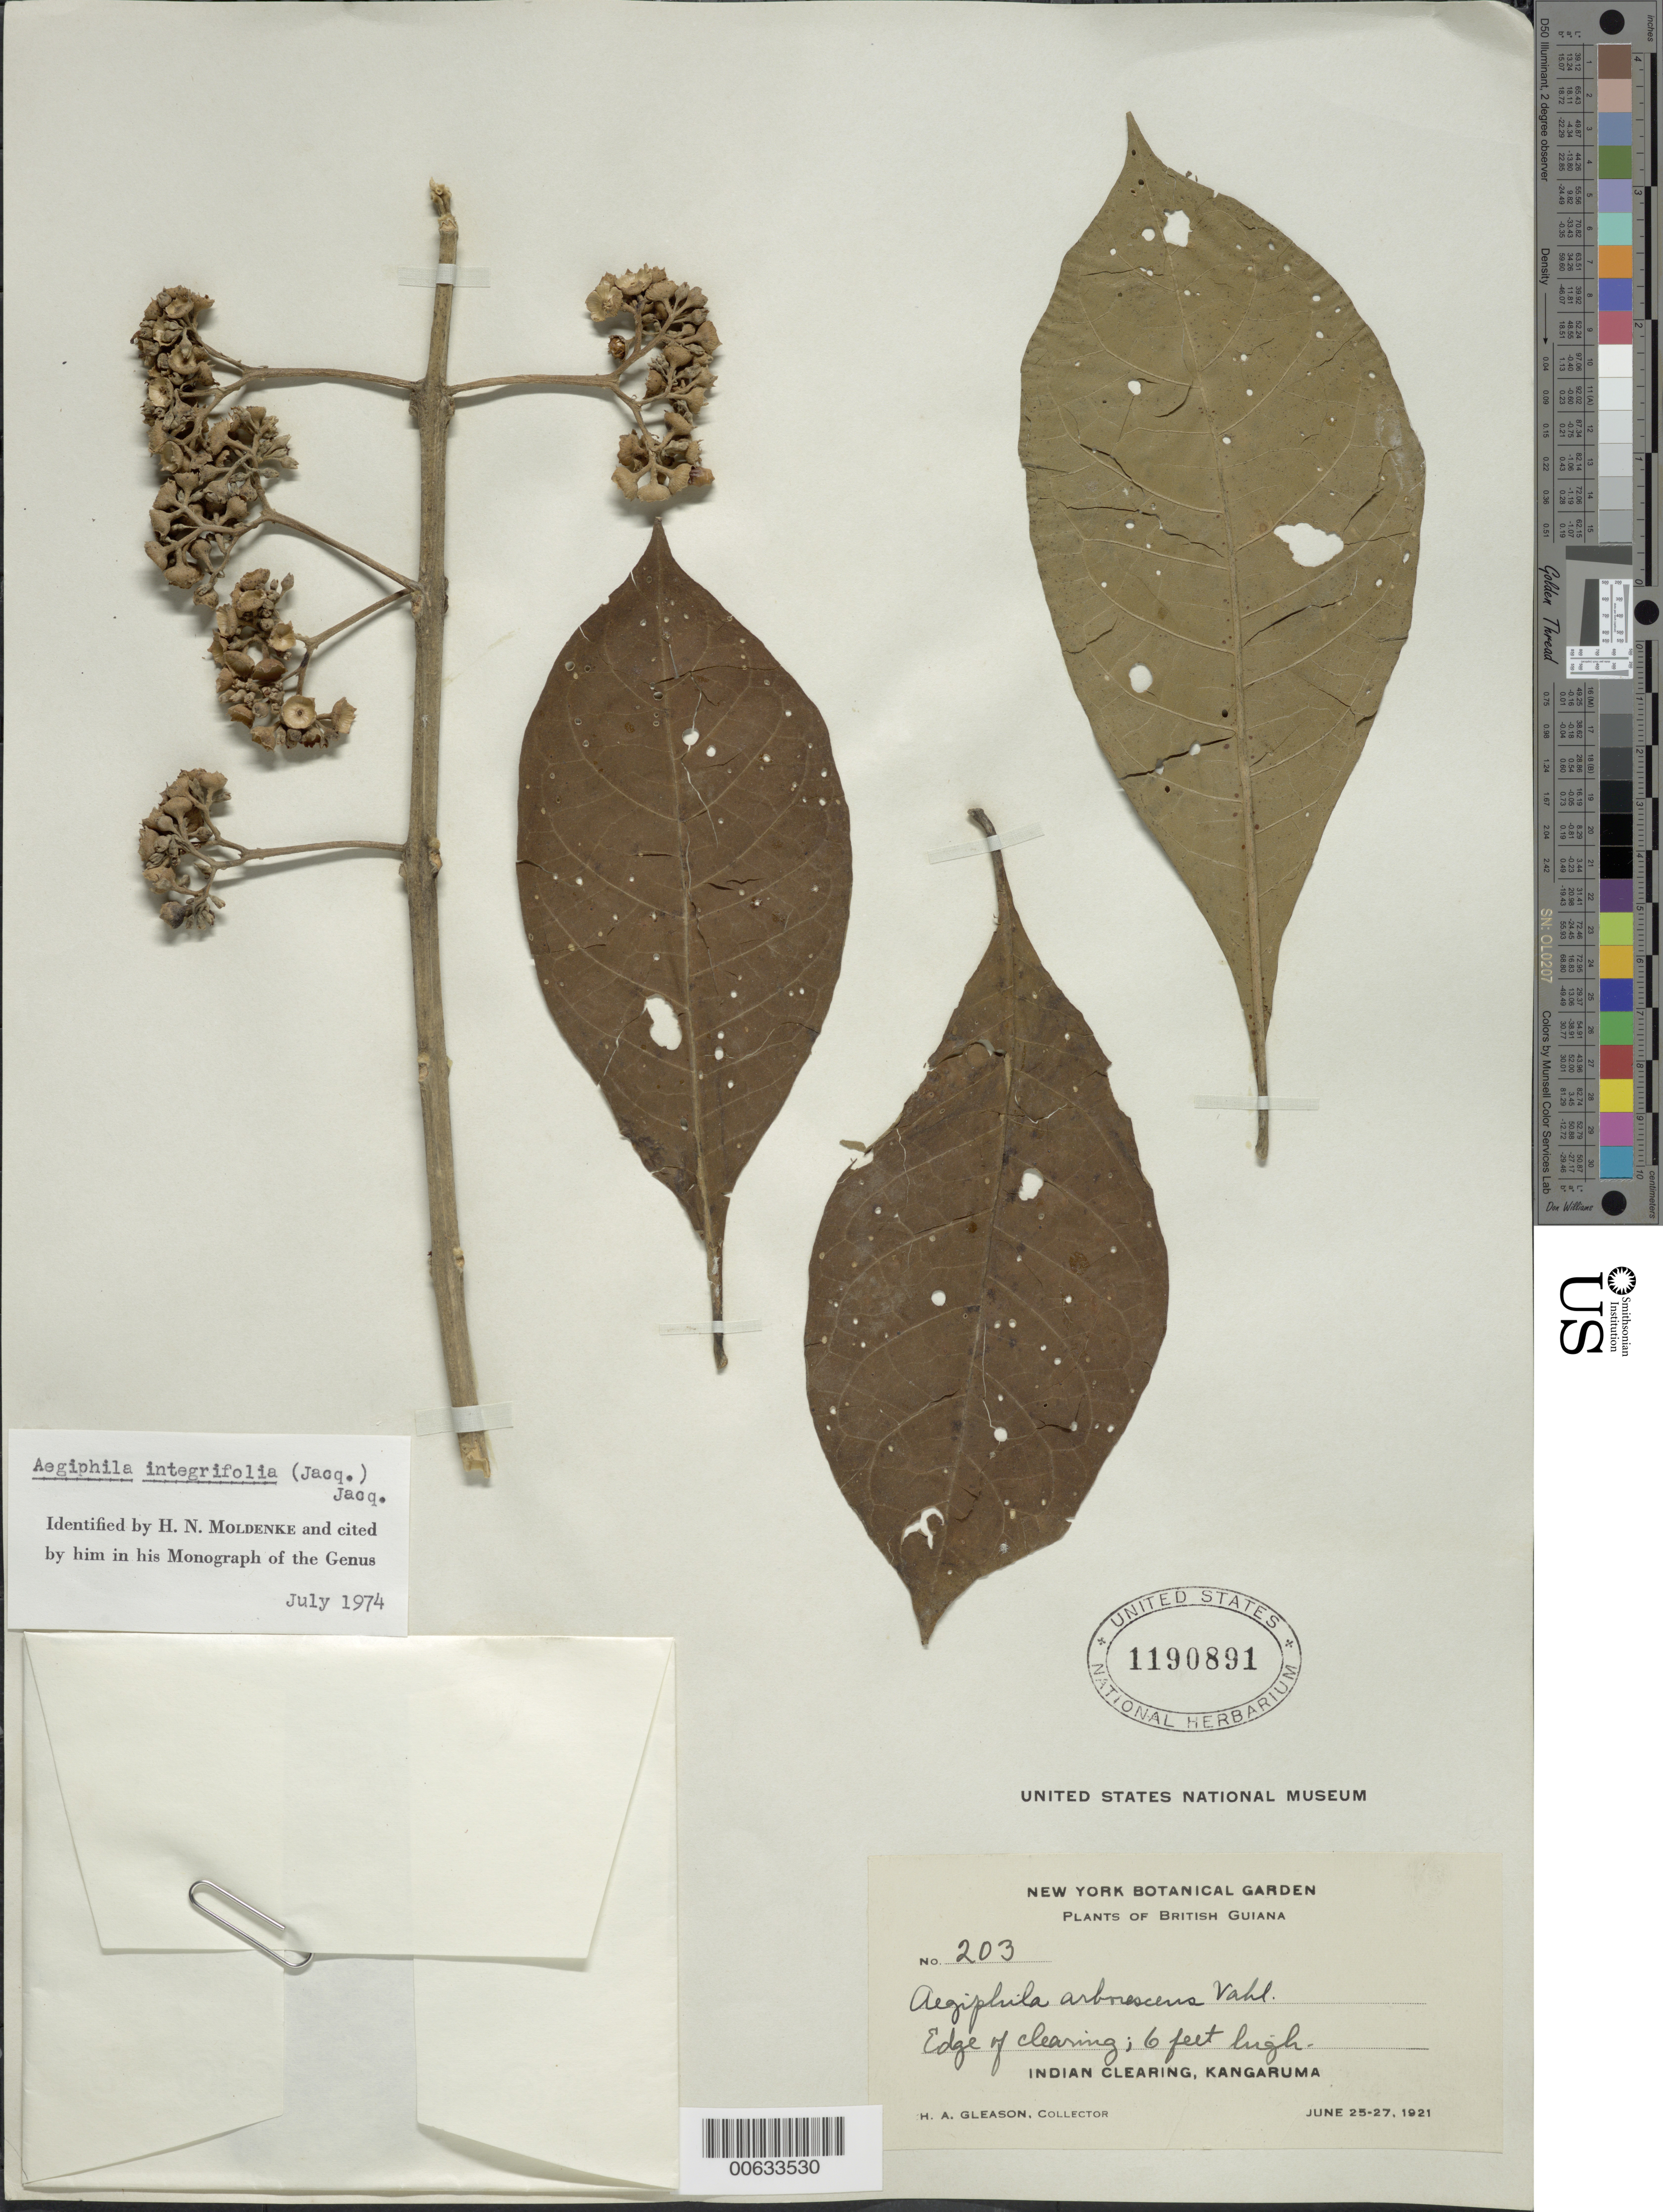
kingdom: Plantae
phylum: Tracheophyta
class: Magnoliopsida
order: Lamiales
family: Lamiaceae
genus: Aegiphila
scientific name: Aegiphila integrifolia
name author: (Jacq.) B.D. Jacks.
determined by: Moldenke, H. N.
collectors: H. A. Gleason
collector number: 203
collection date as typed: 25-Jun-21 to 27-Jun-21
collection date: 1921-06-25/1921-06-27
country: Guyana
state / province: Potaro-Siparuni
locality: Kangaruma, Indian clearing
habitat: Edge of clearing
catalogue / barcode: US 1190891